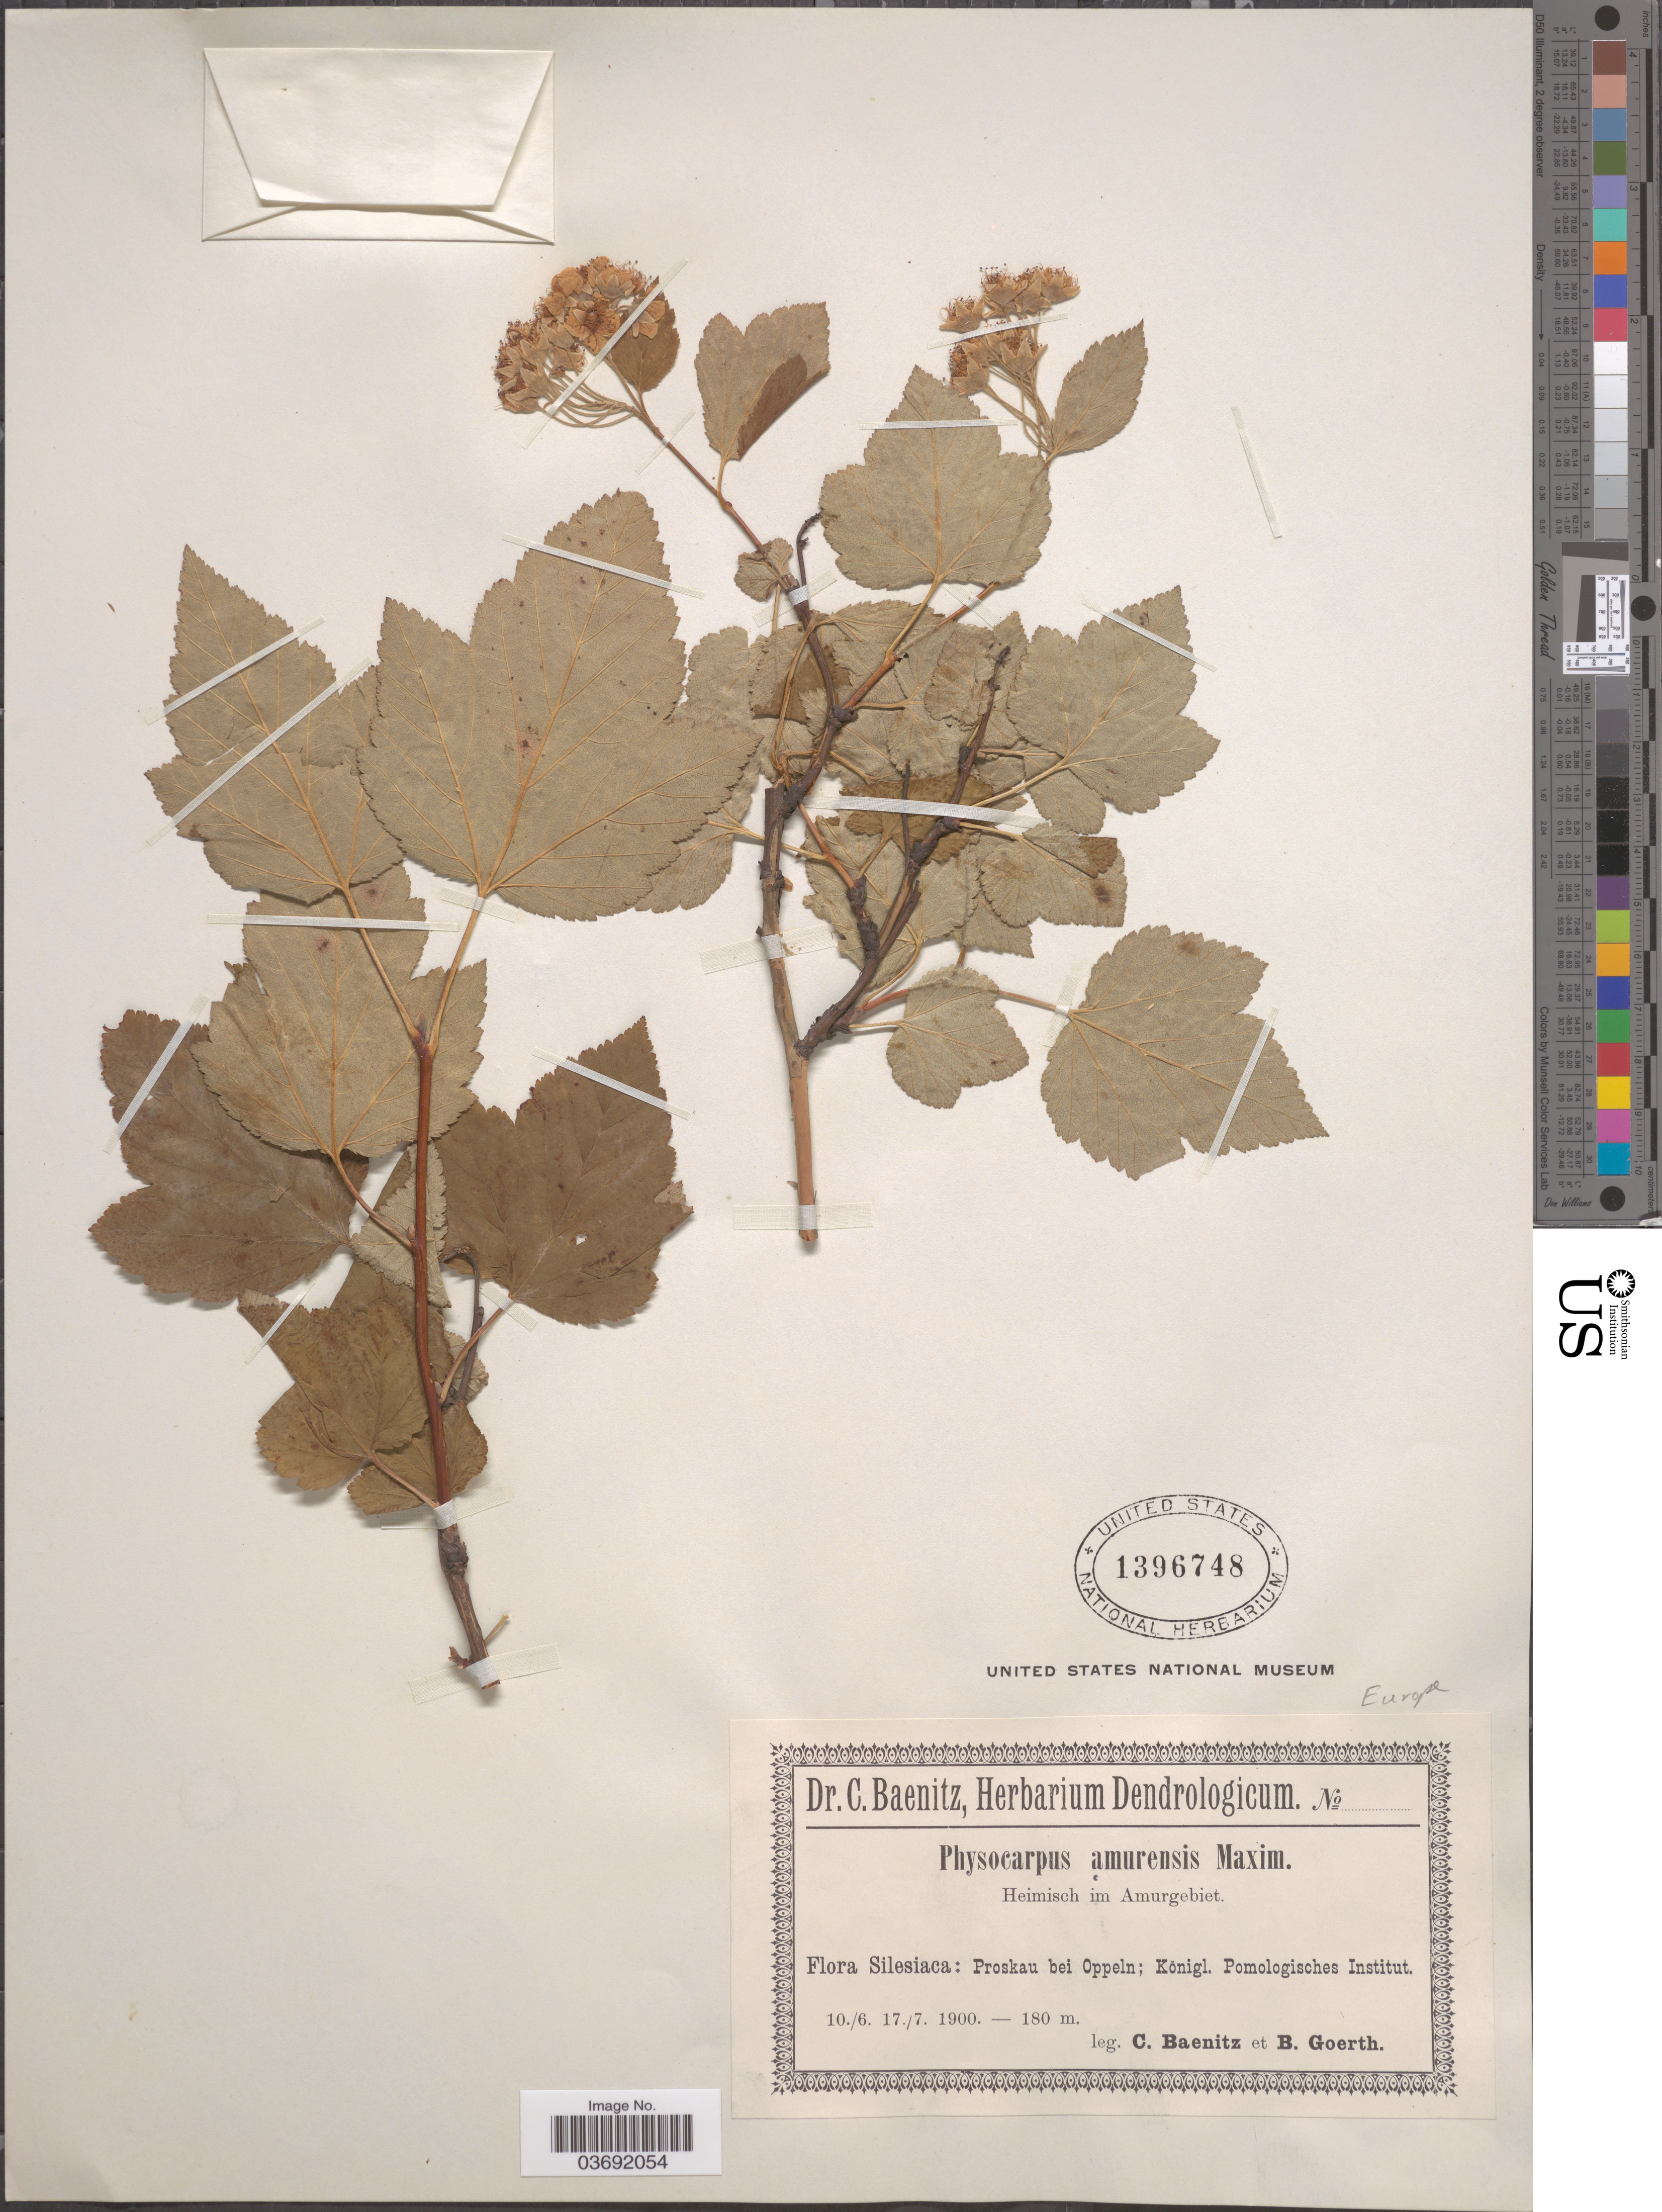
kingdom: Plantae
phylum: Tracheophyta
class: Magnoliopsida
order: Rosales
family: Rosaceae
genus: Physocarpus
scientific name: Physocarpus amurensis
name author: (Maxim.) Maxim.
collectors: C. G. Baenitz & B. Goerth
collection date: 1900-06-10/1900-07-17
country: Poland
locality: Silesiaca: Proskau bei Oppeln; Königl. Pomologisches Institut.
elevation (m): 180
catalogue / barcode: US 1396748